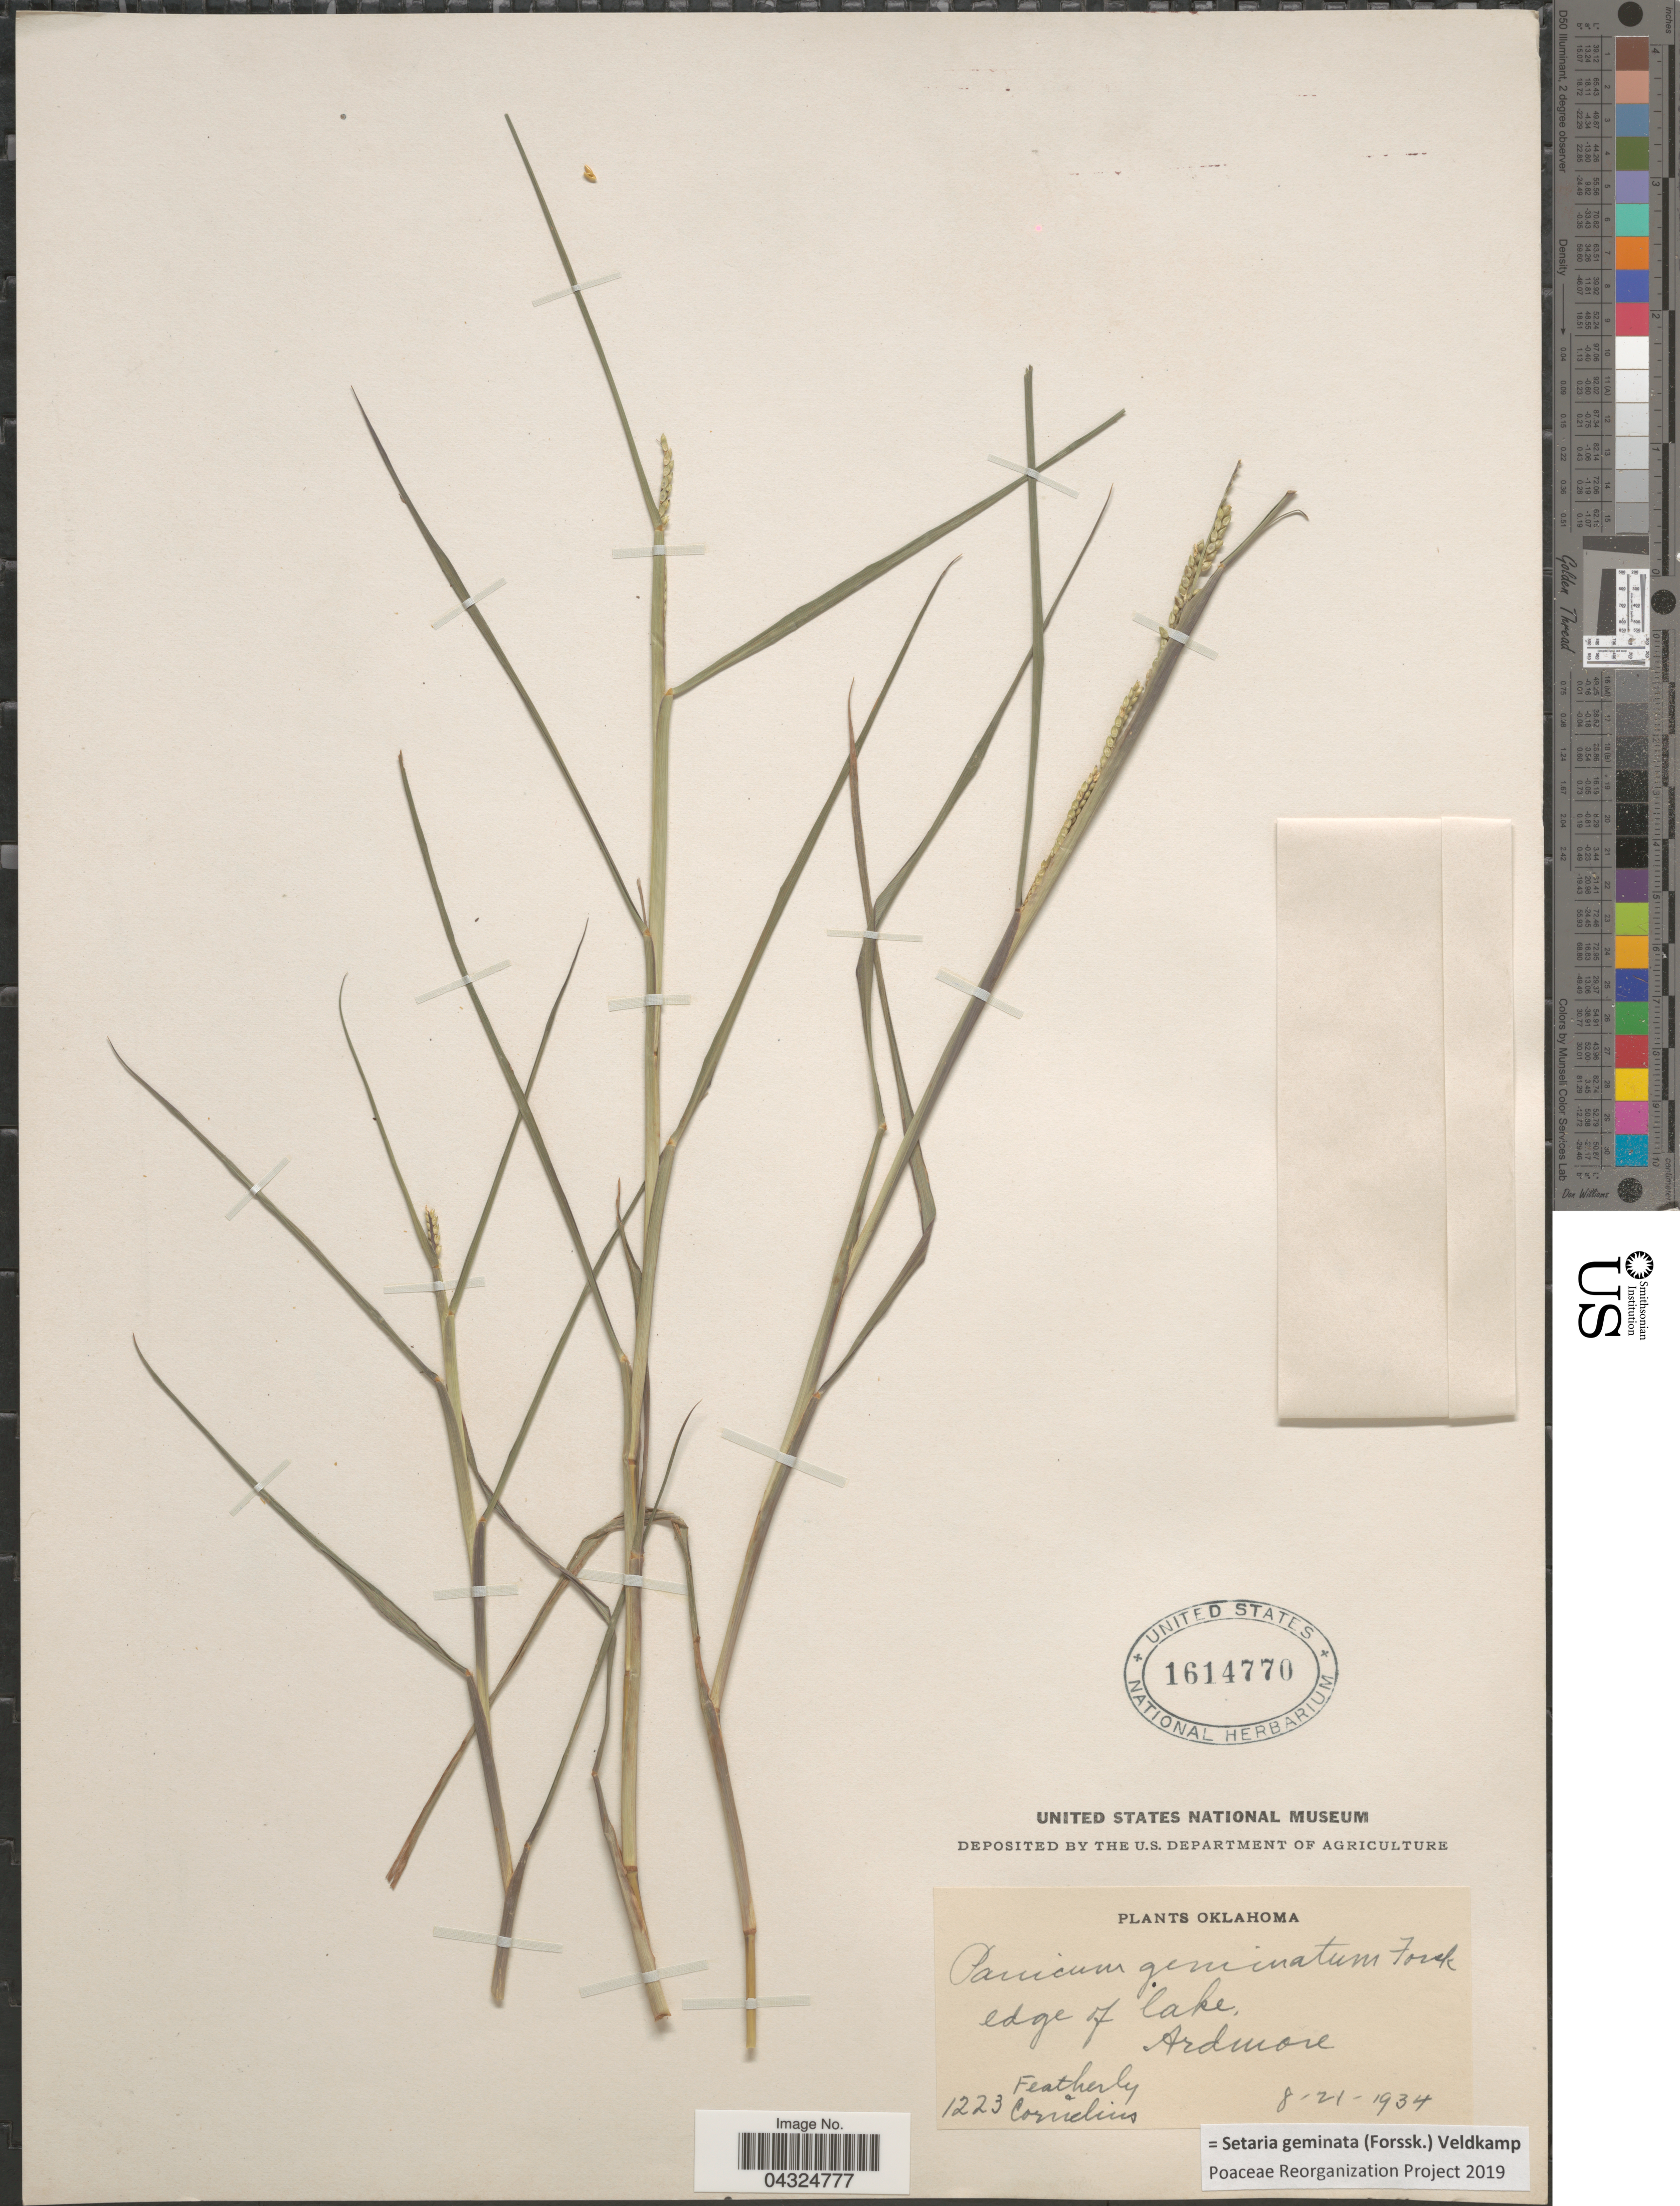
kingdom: Plantae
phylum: Tracheophyta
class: Liliopsida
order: Poales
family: Poaceae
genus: Setaria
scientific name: Setaria geminata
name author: (Forssk.) Veldkamp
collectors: Featherly & Cornelius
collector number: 1223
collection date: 1934-08-21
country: United States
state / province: Oklahoma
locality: Edge of lake, Ardmore.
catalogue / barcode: US 1614770